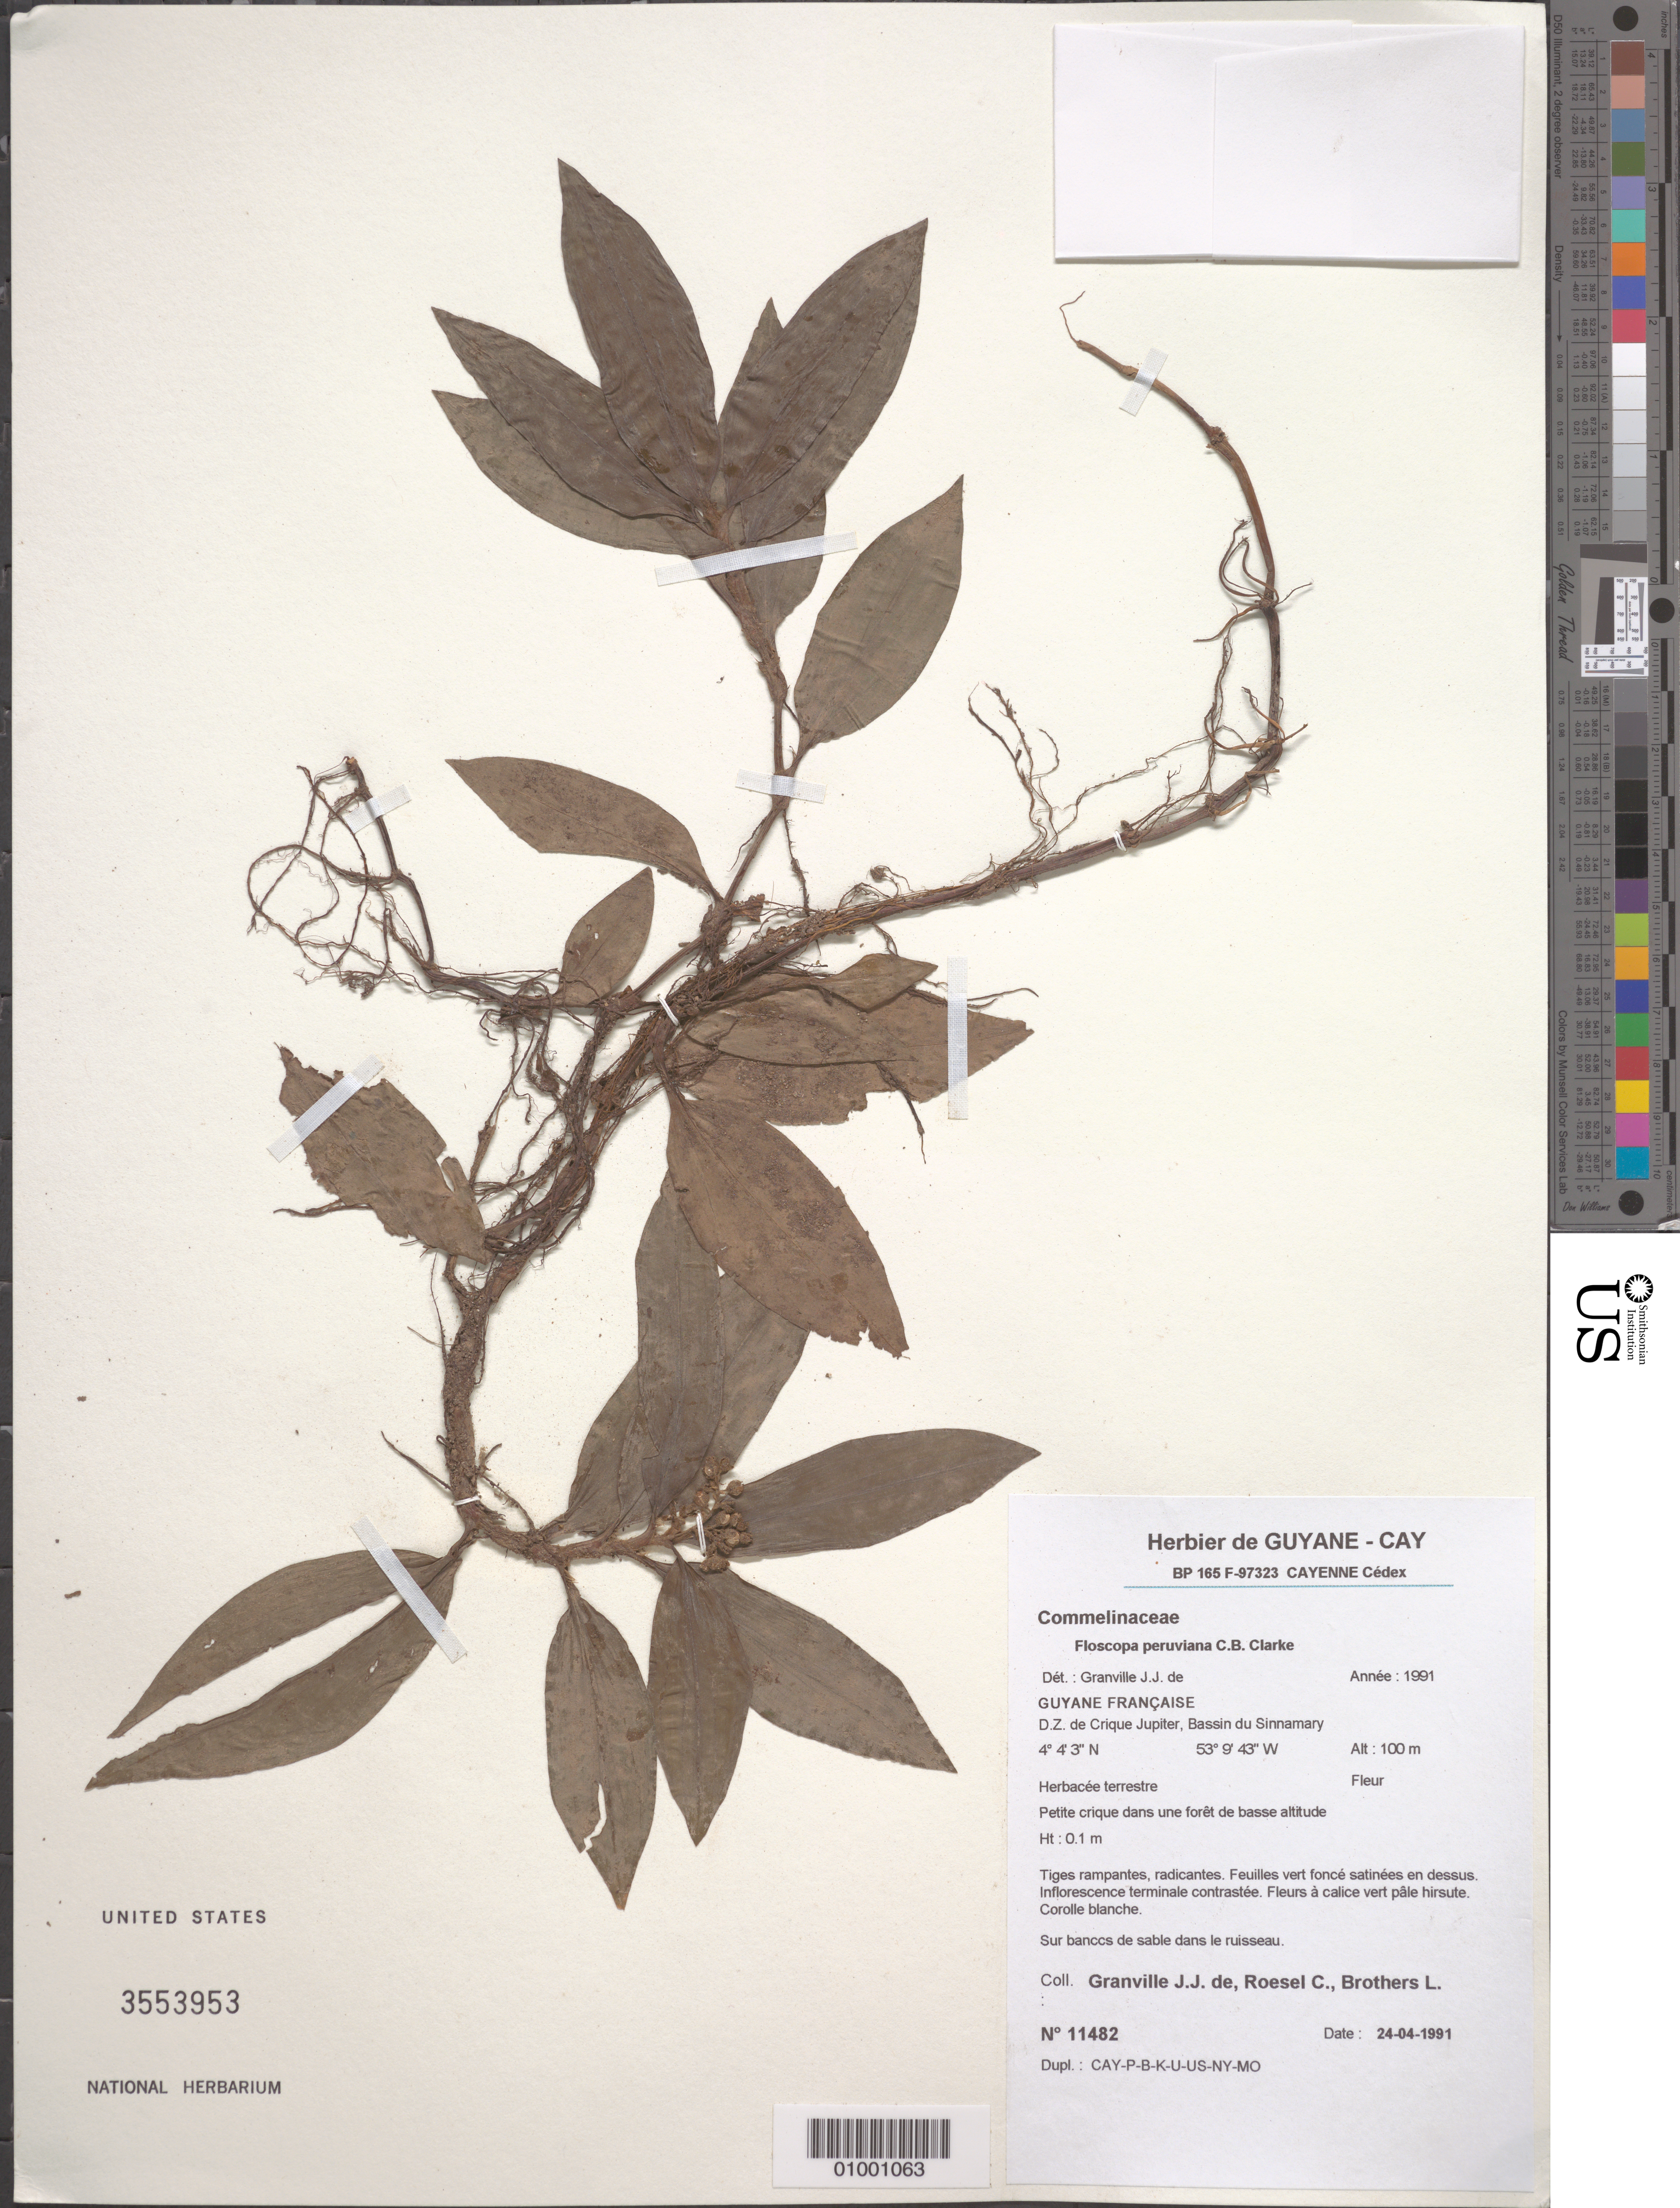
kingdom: Plantae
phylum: Tracheophyta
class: Liliopsida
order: Commelinales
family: Commelinaceae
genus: Floscopa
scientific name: Floscopa peruviana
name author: Hassk. ex C.B. Clarke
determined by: Granville, J. J. de, (CAY), Institut de Recherche pour le Developpement (IRD) (FRENCH GUIANA)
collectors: J.-J. de Granville, C. S. Roesel & L. Brothers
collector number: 11482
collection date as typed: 24-Apr-91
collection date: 1991-04-24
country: French Guiana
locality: D.Z. de Crique Jupiter, Bassin du Sinnamary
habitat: Petite crique dans une foret de basse altitude. Sur bancs de sable dans le ruisseau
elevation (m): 100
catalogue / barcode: US 3553953